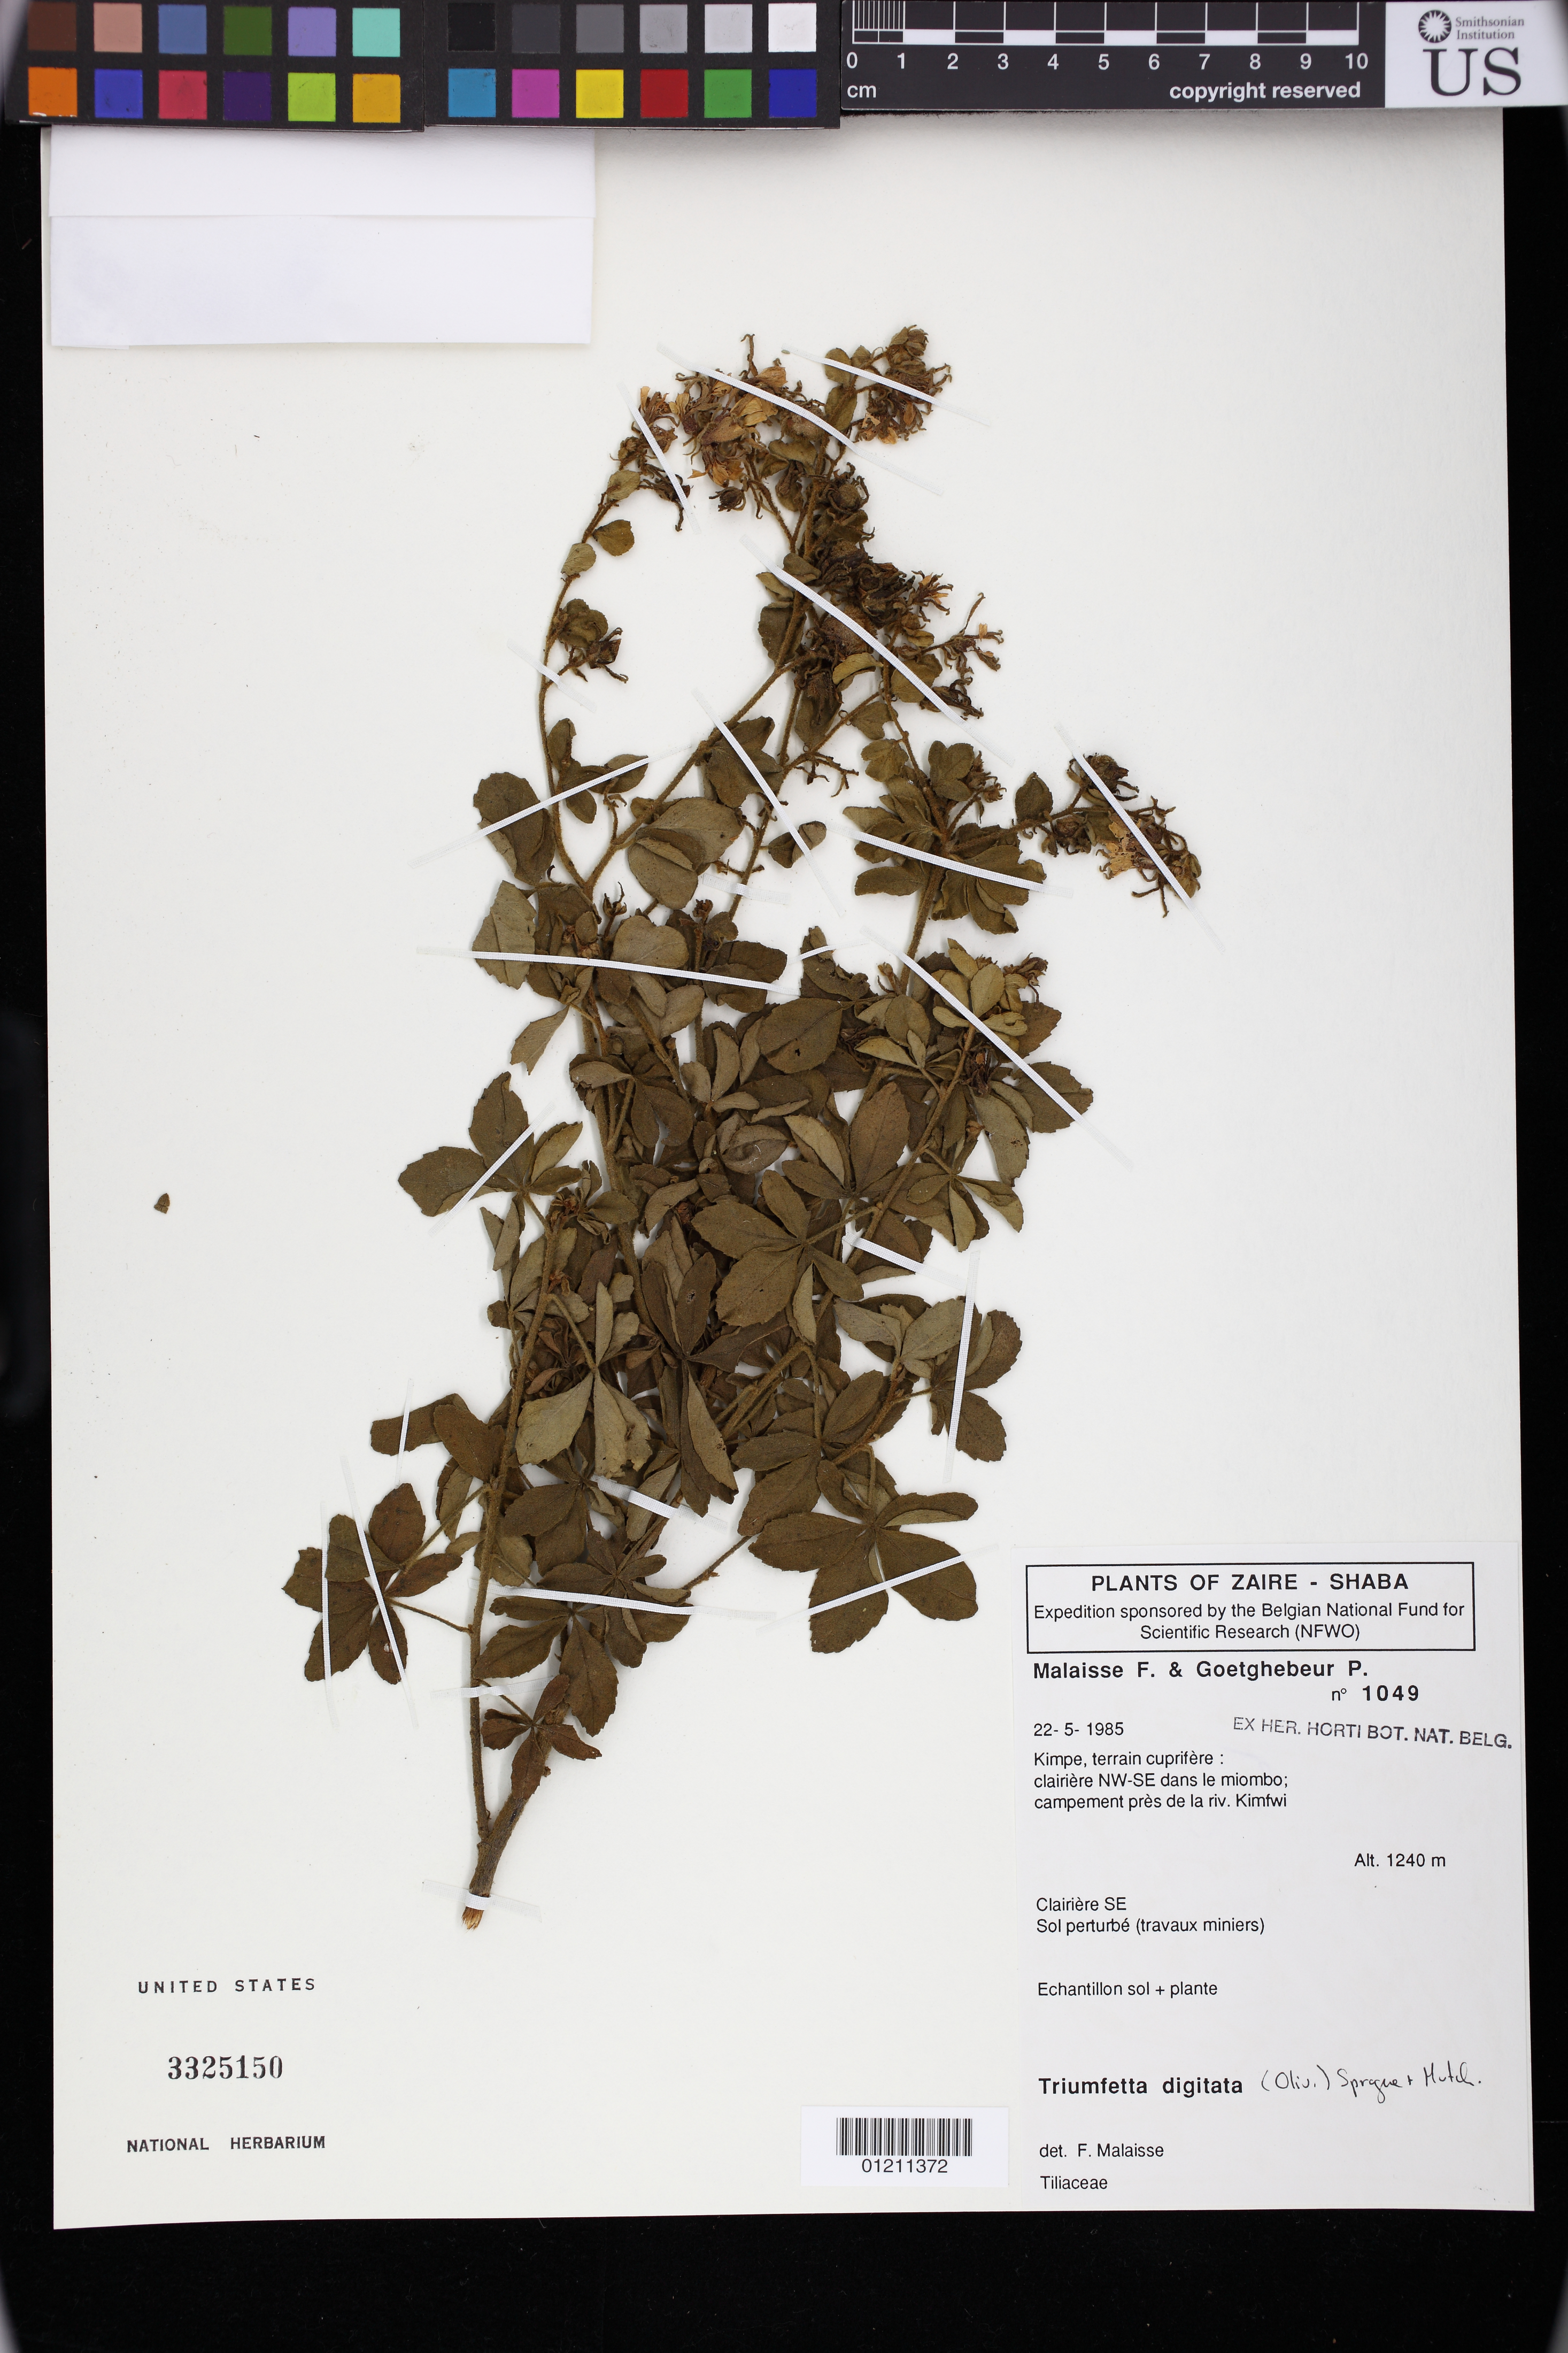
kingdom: Plantae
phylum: Tracheophyta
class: Magnoliopsida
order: Malvales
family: Malvaceae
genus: Triumfetta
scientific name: Triumfetta digitata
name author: Sprague & Hutch.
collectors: F. Malaisse & P. Goetghebeur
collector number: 1049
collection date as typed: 22 May 1985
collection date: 1985-05-22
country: Congo, Democratic Republic of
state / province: Haut-Katanga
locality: Zaire - Shaba: clairiere NW-SE dans le miombo; campement pres de la riv. Kimfwi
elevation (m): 1240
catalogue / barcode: US 3325150